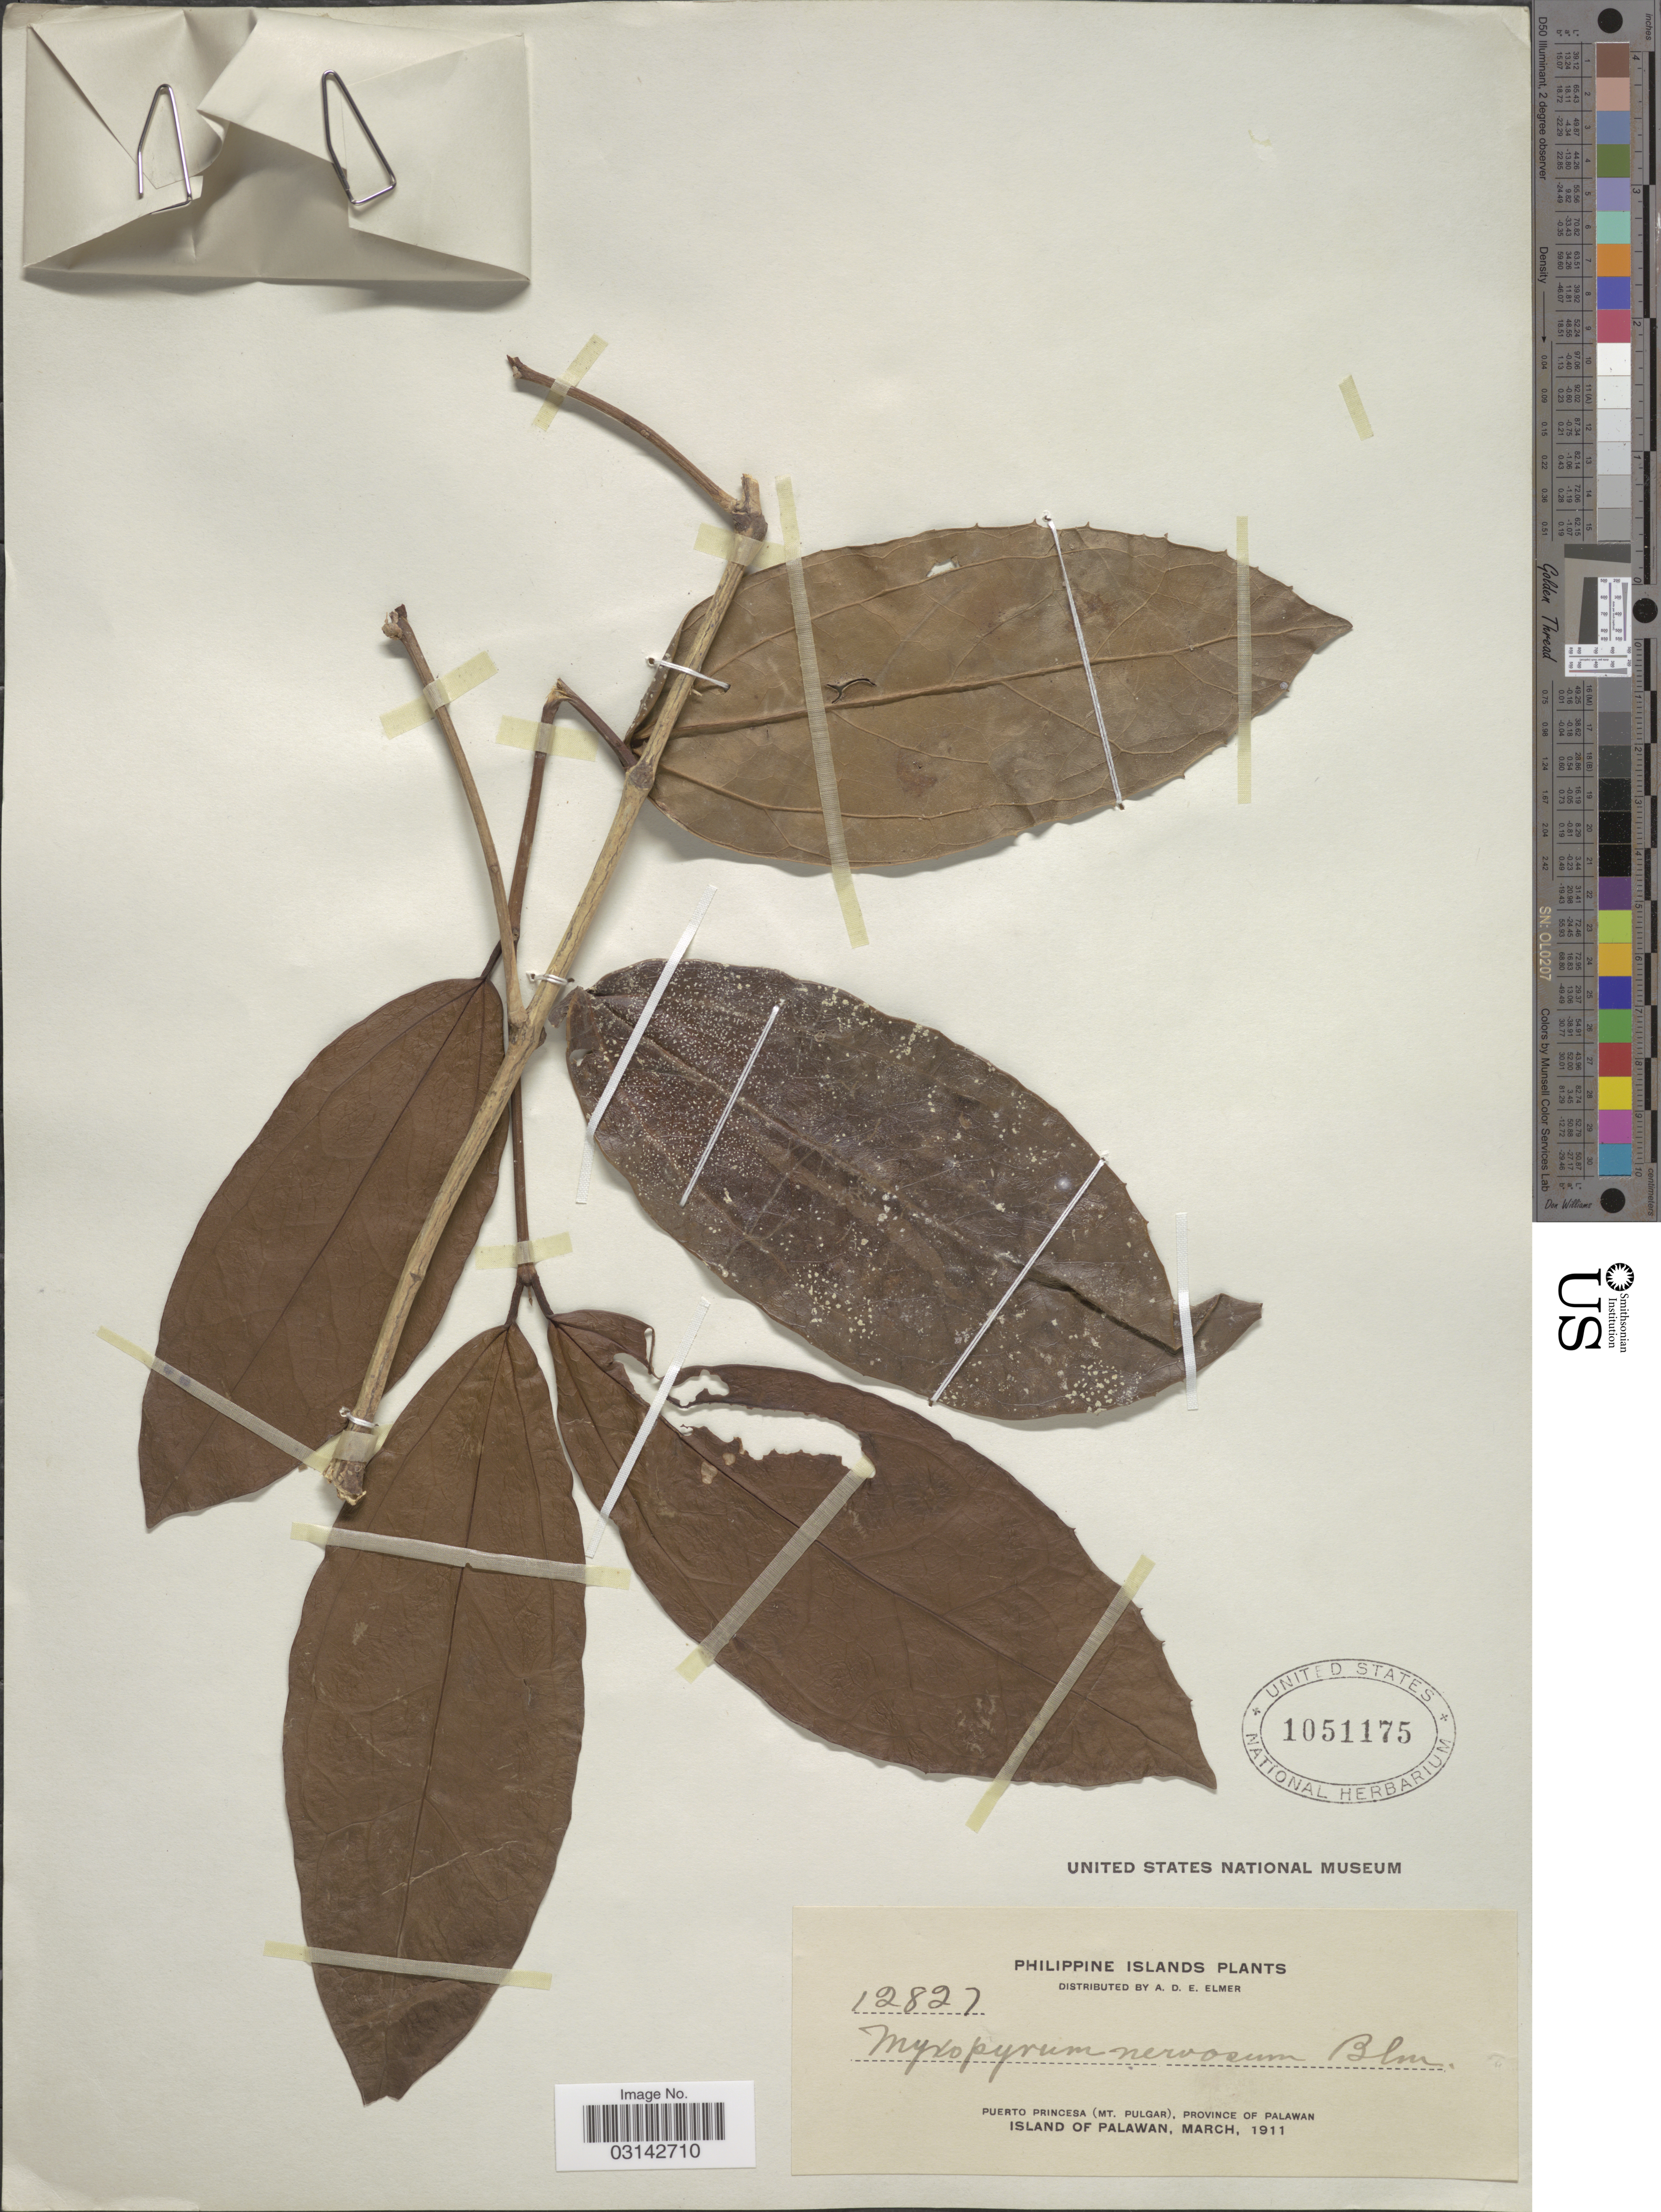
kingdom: Plantae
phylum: Tracheophyta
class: Magnoliopsida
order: Lamiales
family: Oleaceae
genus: Myxopyrum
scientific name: Myxopyrum nervosum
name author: Blume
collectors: A. D. E. Elmer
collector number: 12827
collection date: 1911-03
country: Philippines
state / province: Mimaropa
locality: Puerto Princesa (Mt. Pulgar), Province of Palawan, Island of Palawan.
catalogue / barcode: US 1051175